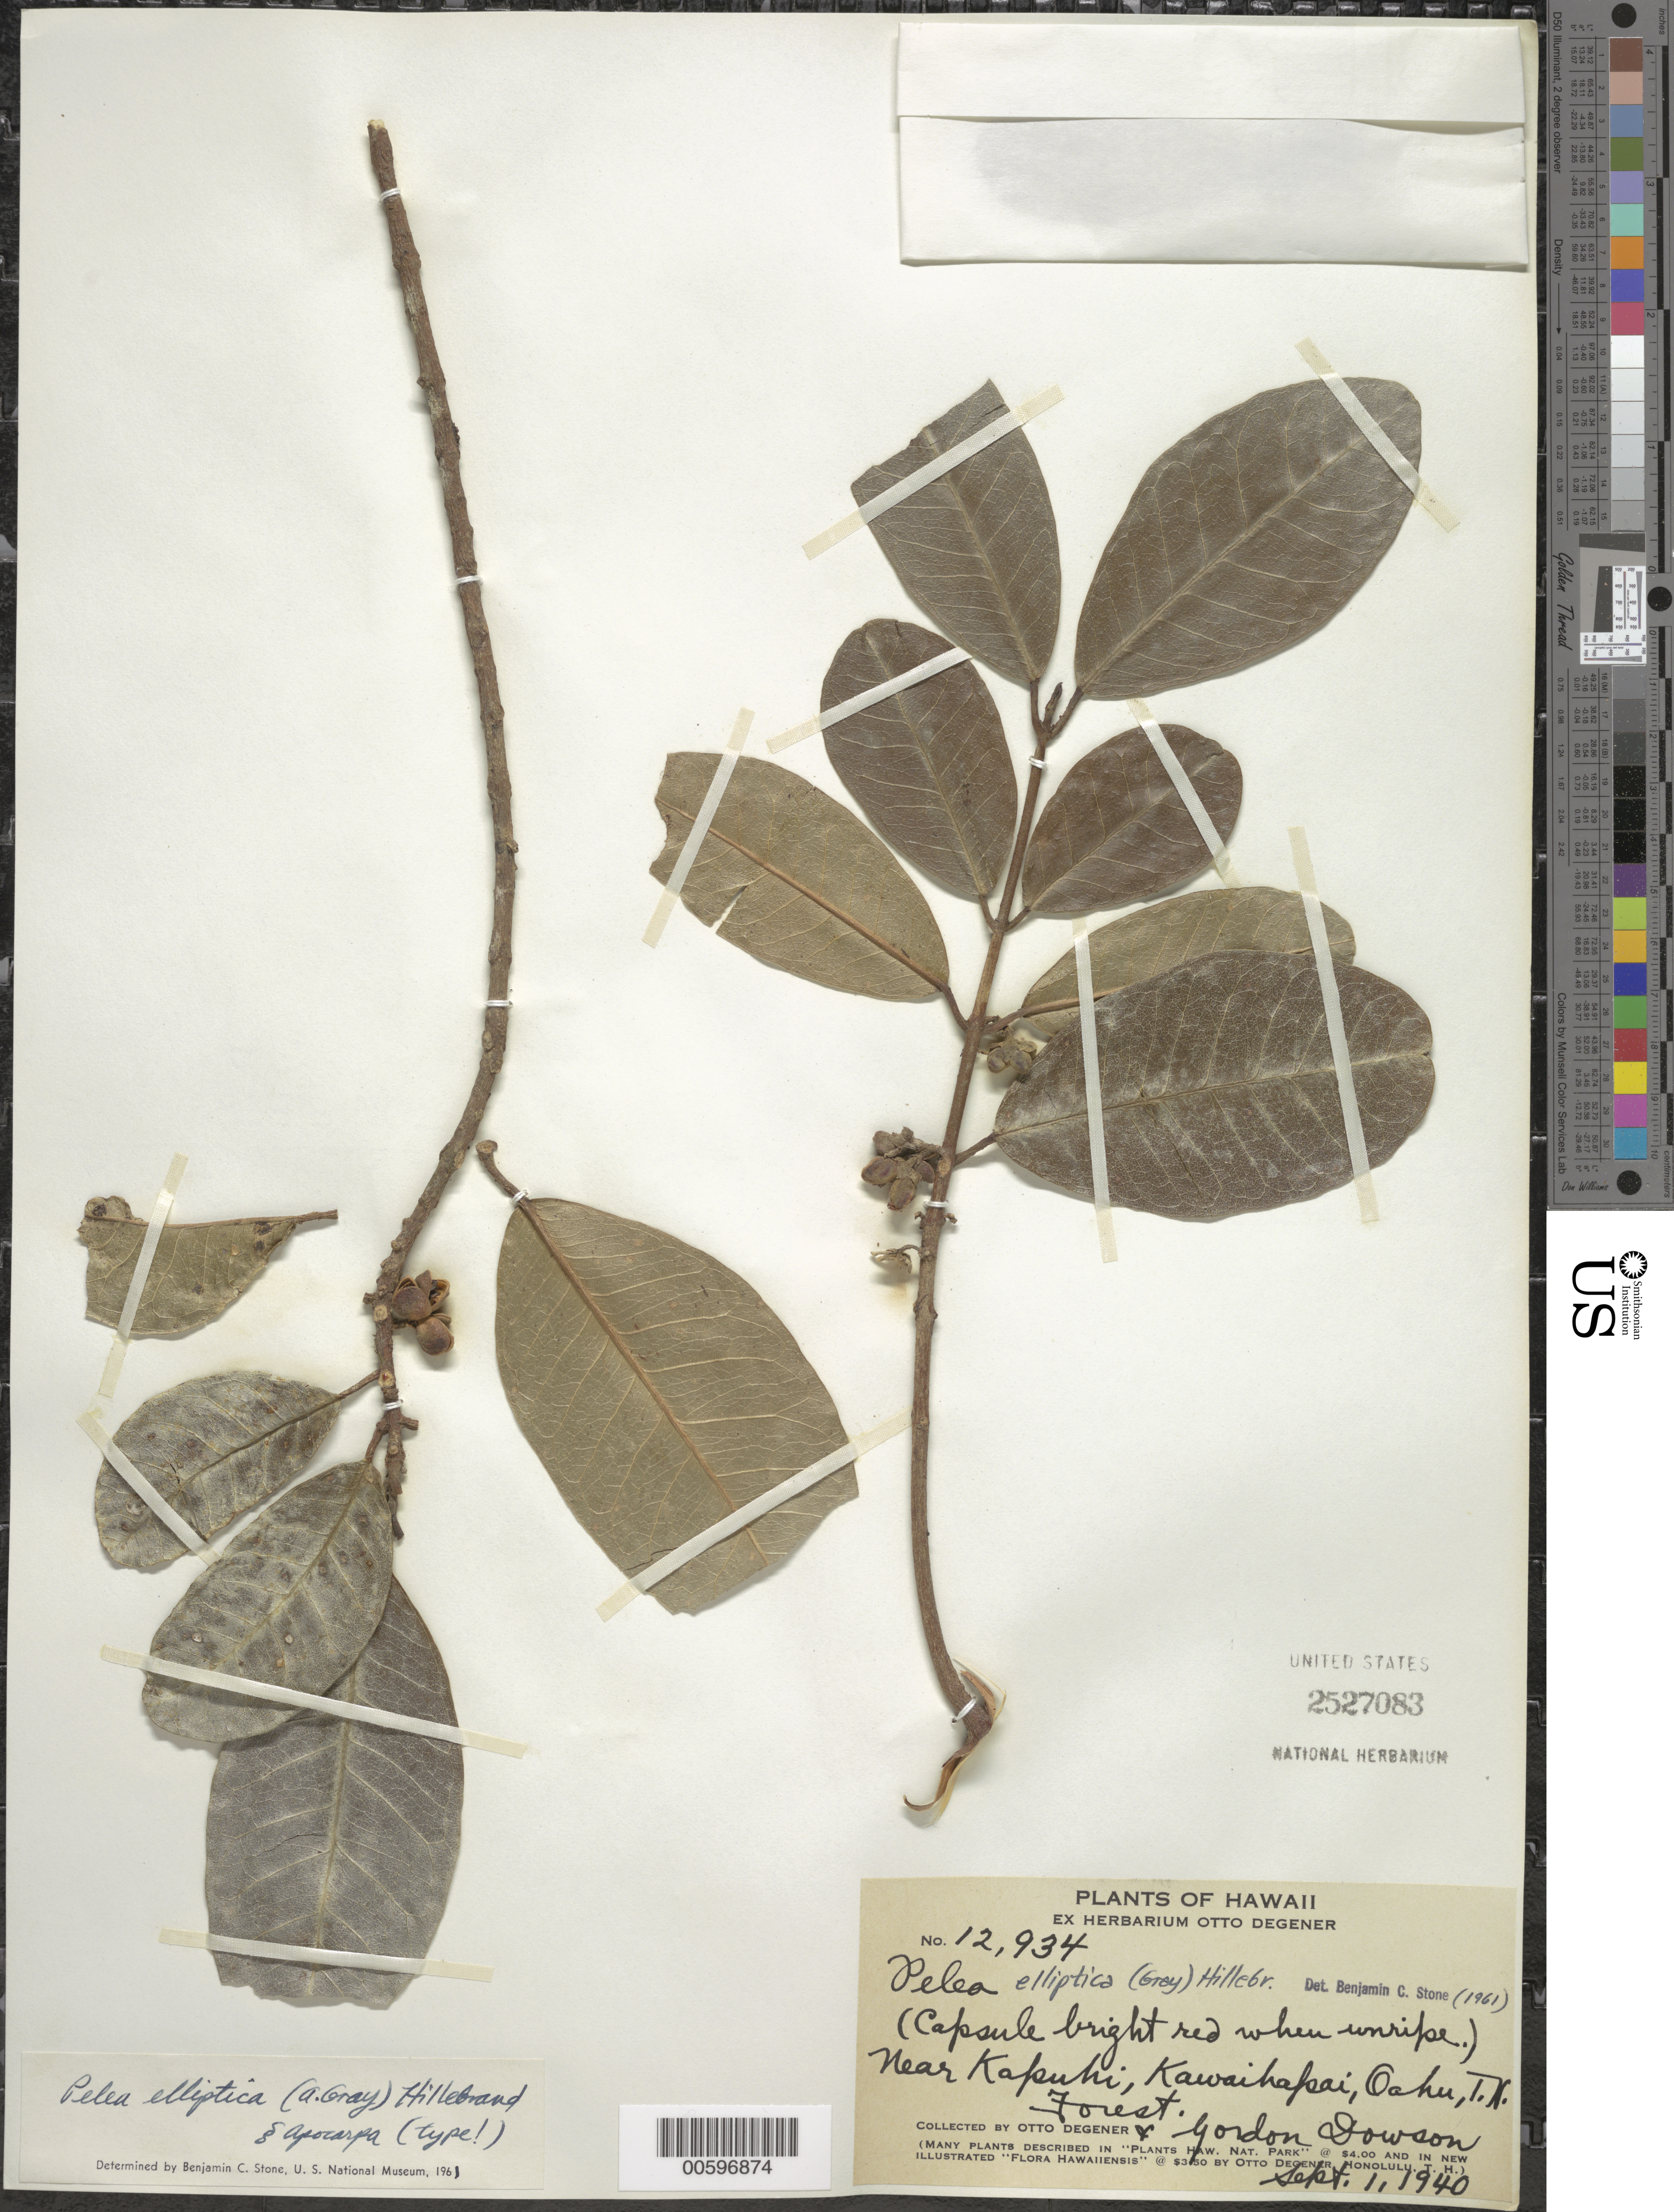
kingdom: Plantae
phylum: Tracheophyta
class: Magnoliopsida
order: Sapindales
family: Rutaceae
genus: Melicope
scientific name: Melicope elliptica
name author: A. Gray in Wilkes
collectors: O. Degener & G. Dowson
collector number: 12934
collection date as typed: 1 Sep 1940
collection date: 1940-09-01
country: United States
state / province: Hawaii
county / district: Honolulu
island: Oahu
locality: Near Kapuhi, Kawaihapai.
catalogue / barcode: US 2527083